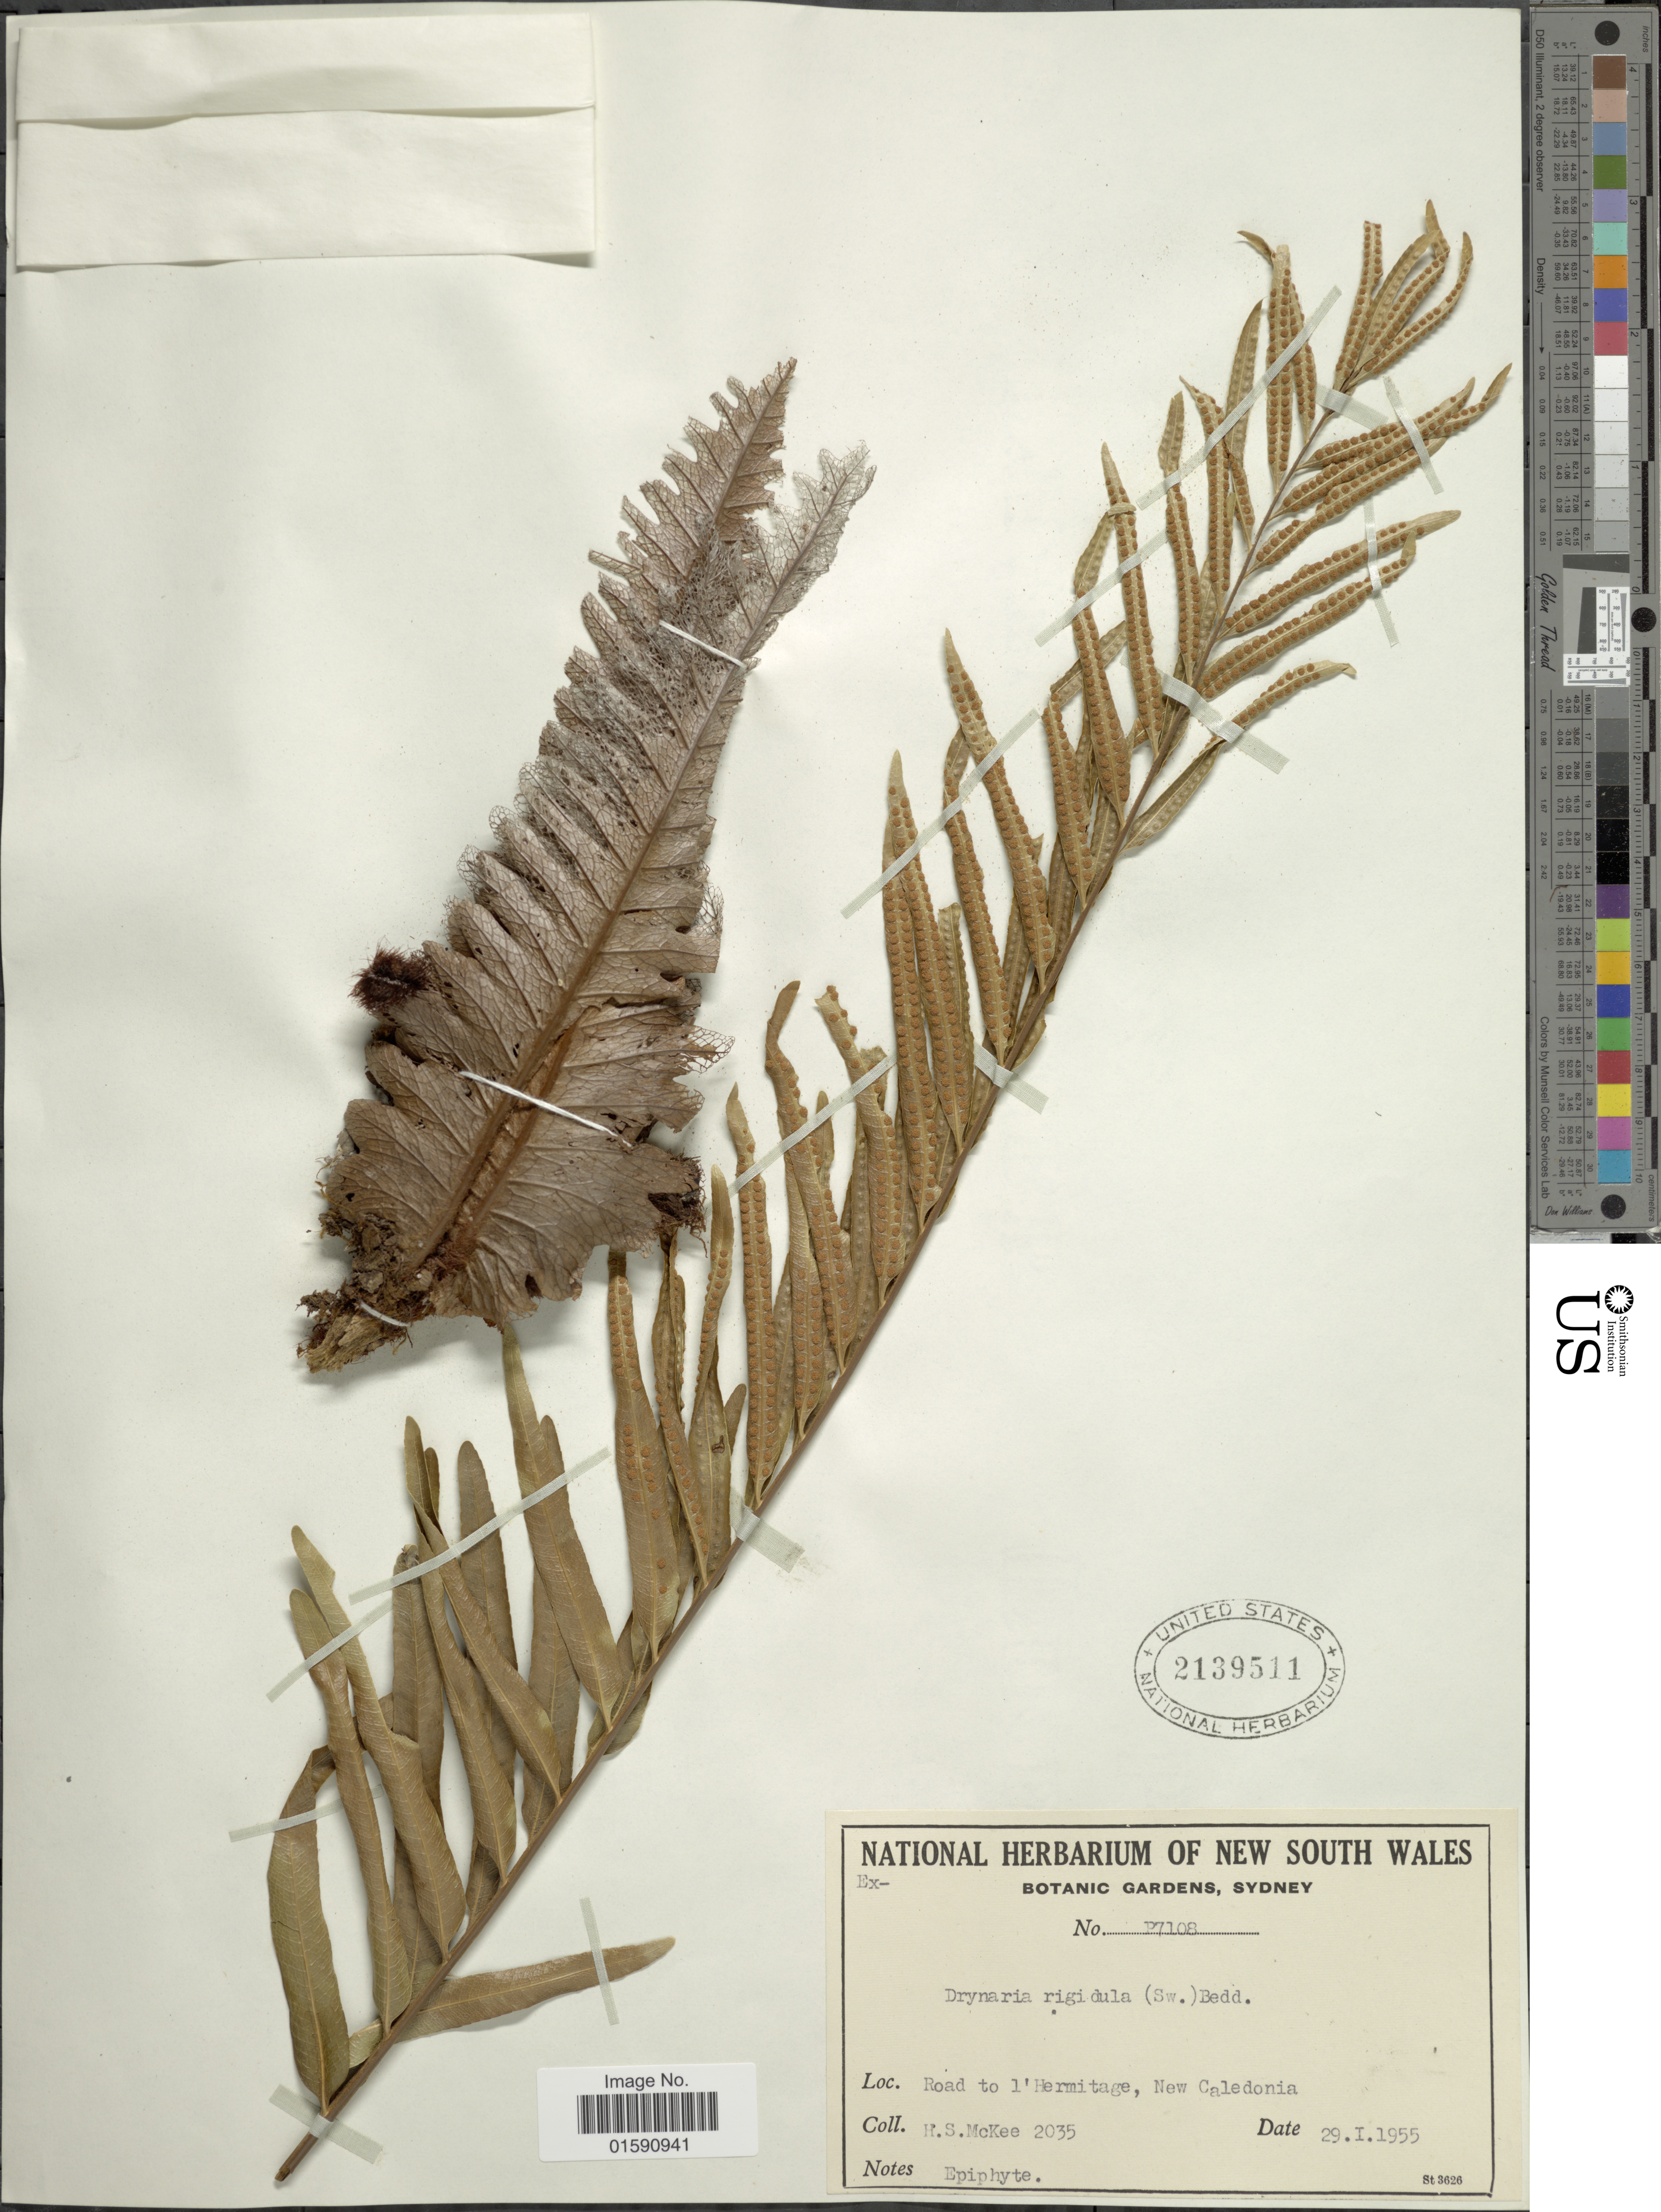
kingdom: Plantae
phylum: Tracheophyta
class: Polypodiopsida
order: Polypodiales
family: Polypodiaceae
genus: Drynaria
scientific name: Drynaria rigidula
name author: (Sw.) Bedd.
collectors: H. S. McKee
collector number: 2035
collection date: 1955-01-29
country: Australia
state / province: New South Wales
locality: Botanic Gardens, Sydney. Road to l'hemitage , New Caledonia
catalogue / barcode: US 2139511